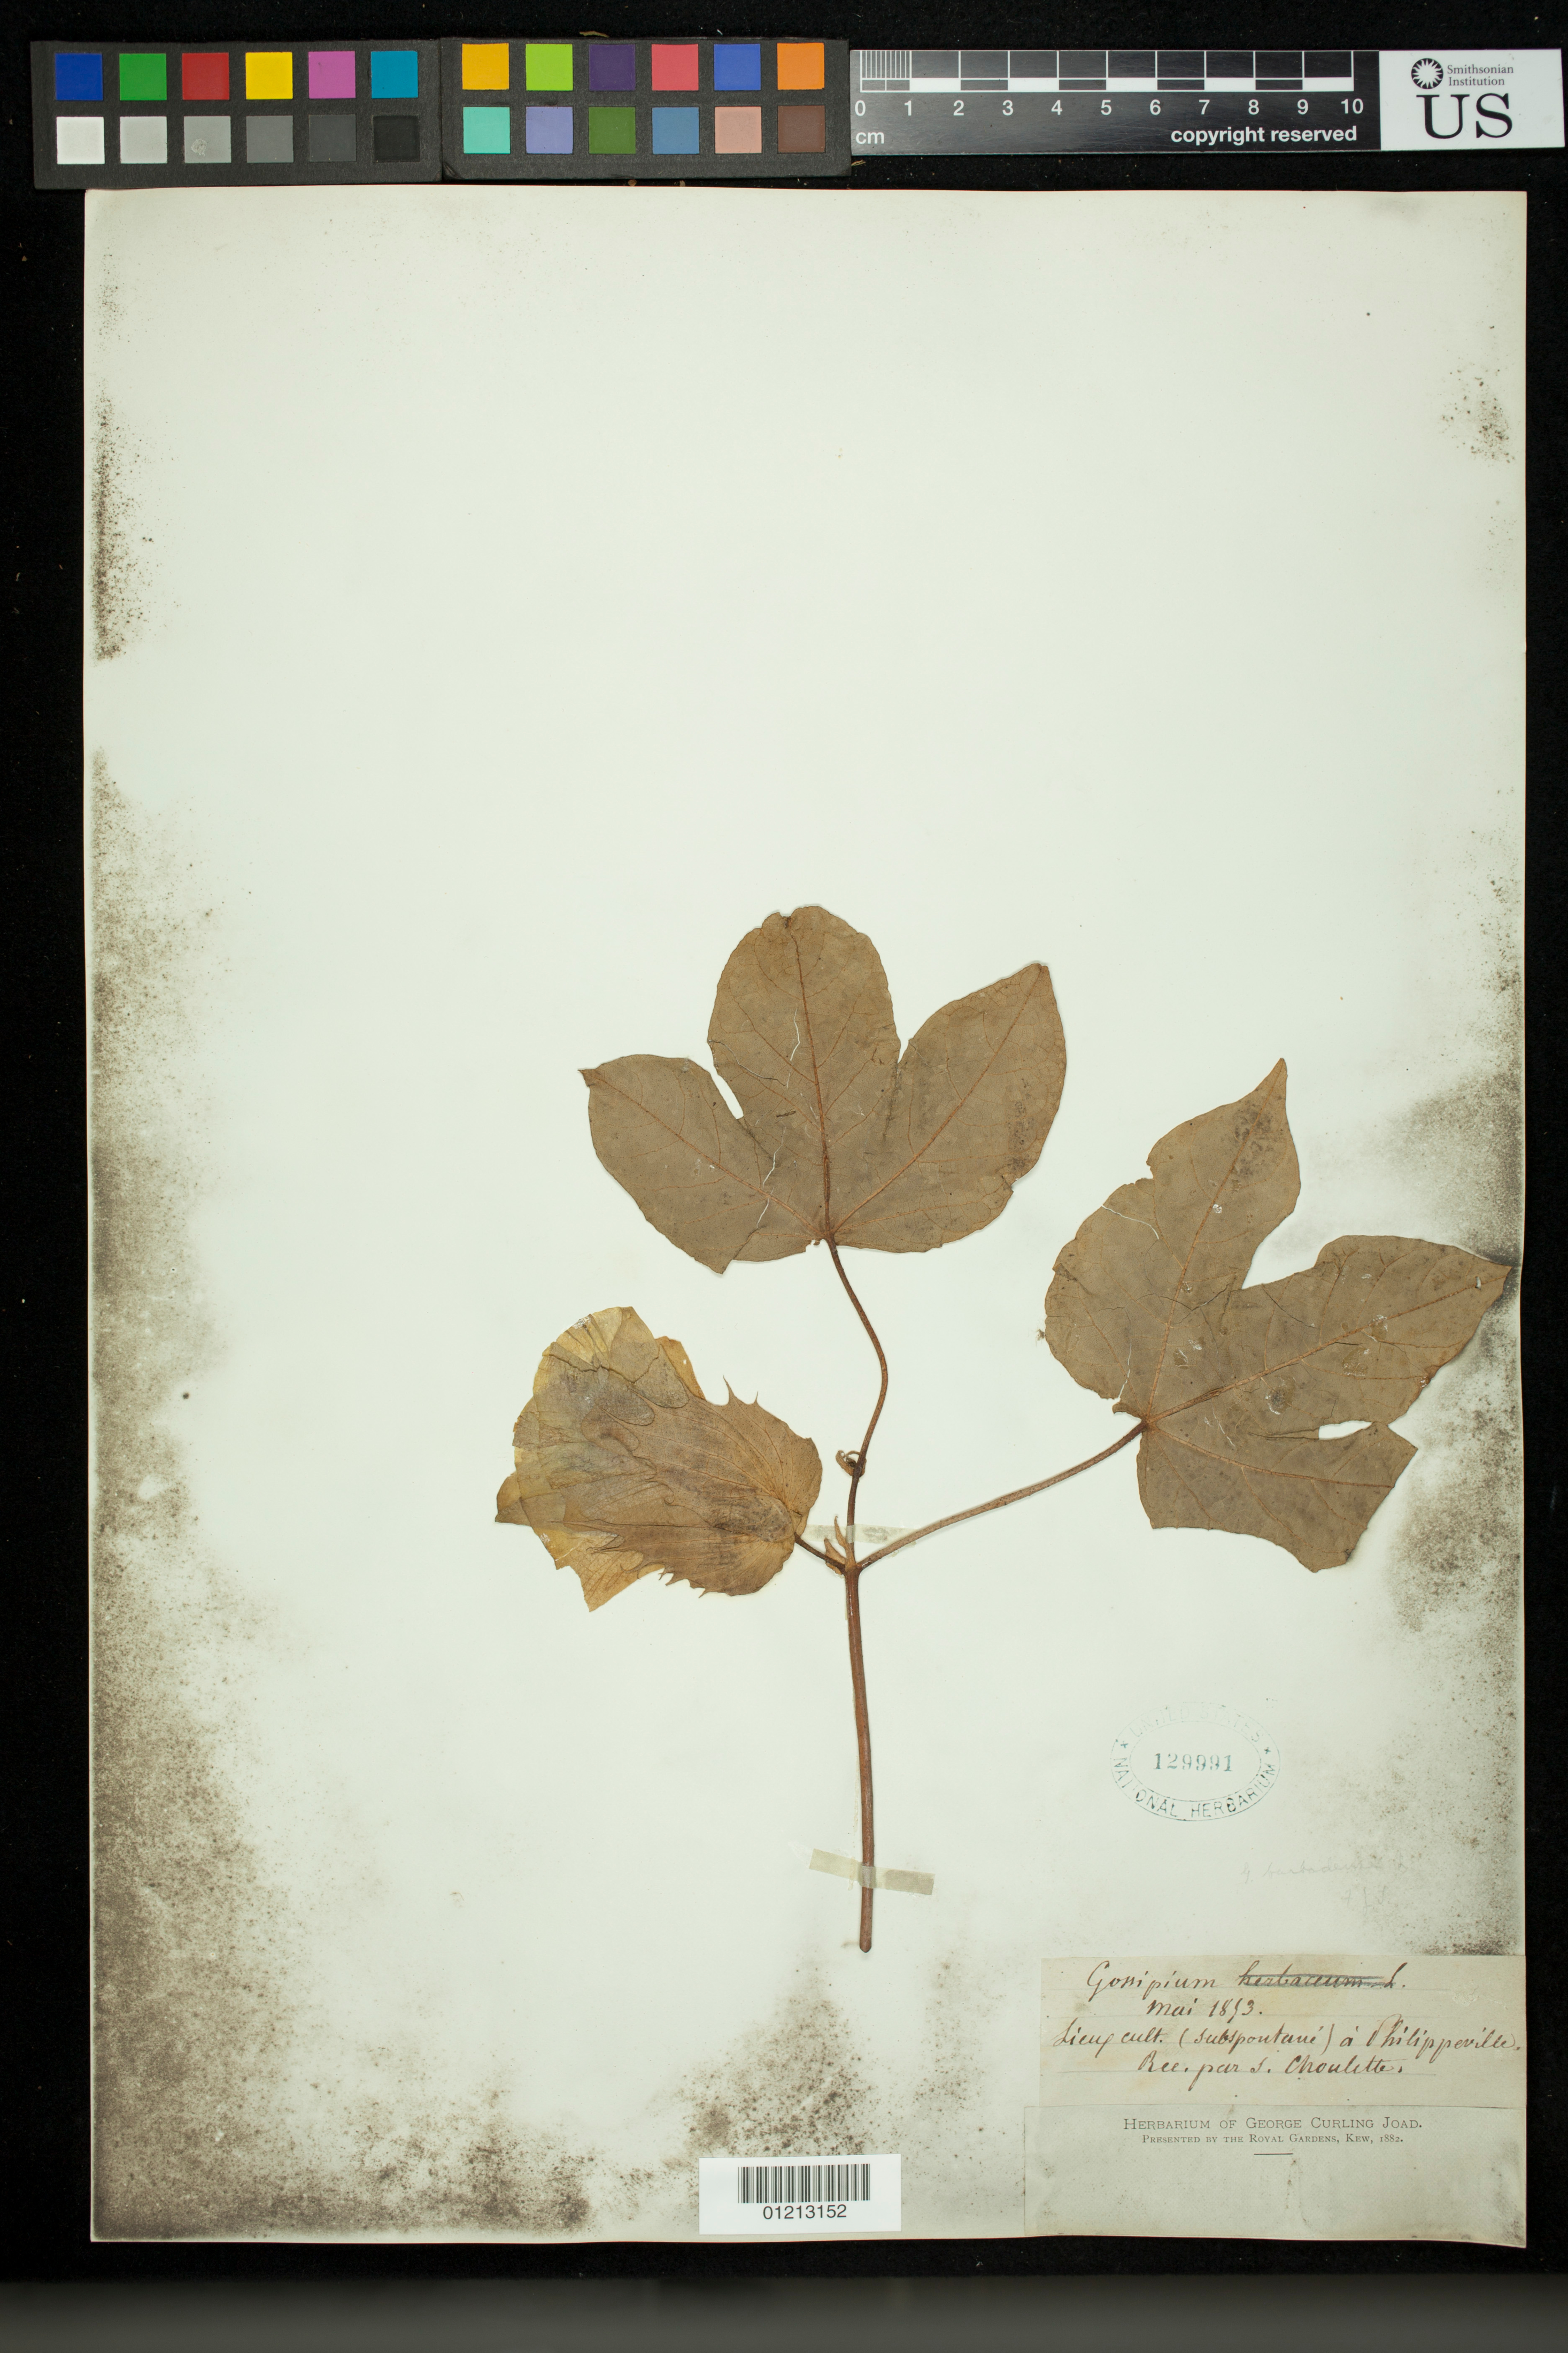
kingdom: Plantae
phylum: Tracheophyta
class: Magnoliopsida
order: Malvales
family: Malvaceae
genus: Gossypium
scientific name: Gossypium barbadense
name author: L.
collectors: ex herb. George Curling Joad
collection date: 1813-05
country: Philippines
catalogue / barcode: US 129991